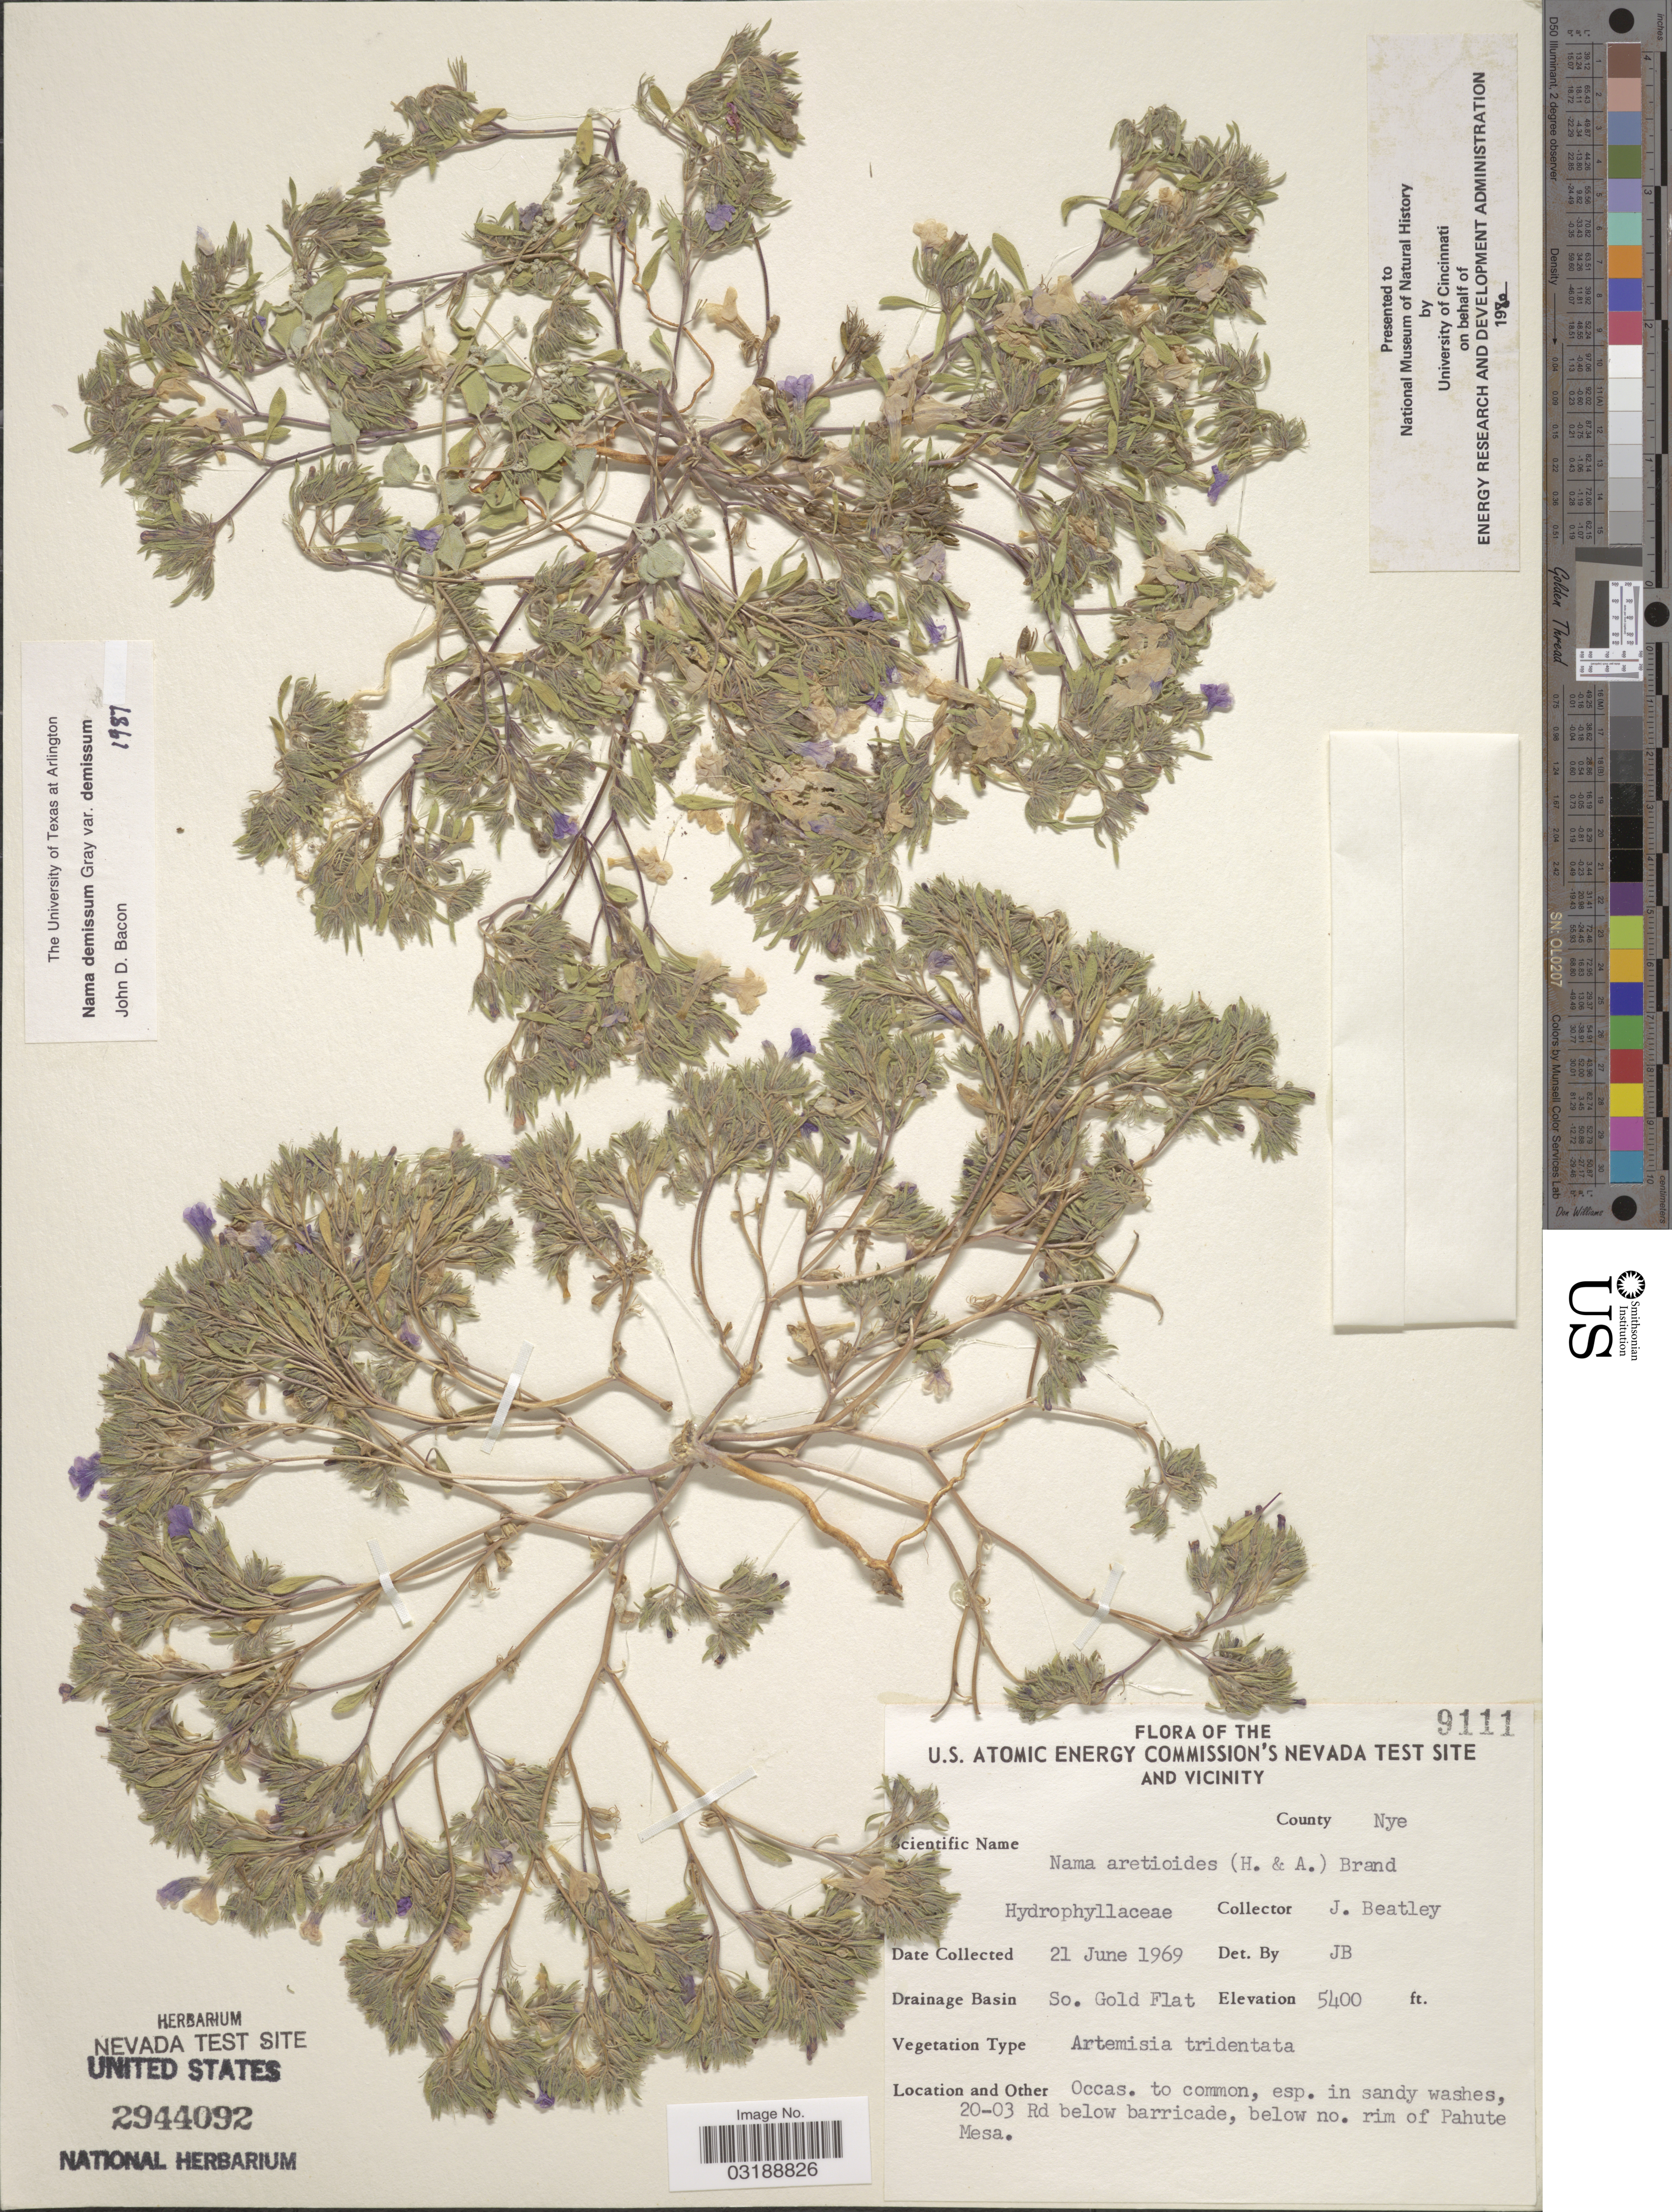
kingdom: Plantae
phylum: Tracheophyta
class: Magnoliopsida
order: Boraginales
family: Namaceae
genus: Nama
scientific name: Nama aretioides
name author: (Hook. & Arn.) Brand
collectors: J. C. Beatley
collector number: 9111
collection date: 1969-06-21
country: United States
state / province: Nevada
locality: U.S. Atomic Energy Commission's Nevada Test Site and Vicinity. County Nye. Drainage Basin So. Gold Flat. Occas. to common, esp. in sandy washes, 20-03 Rd below barricade, below no. rim of Pahute Mesa.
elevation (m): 1646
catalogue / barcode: US 2944092